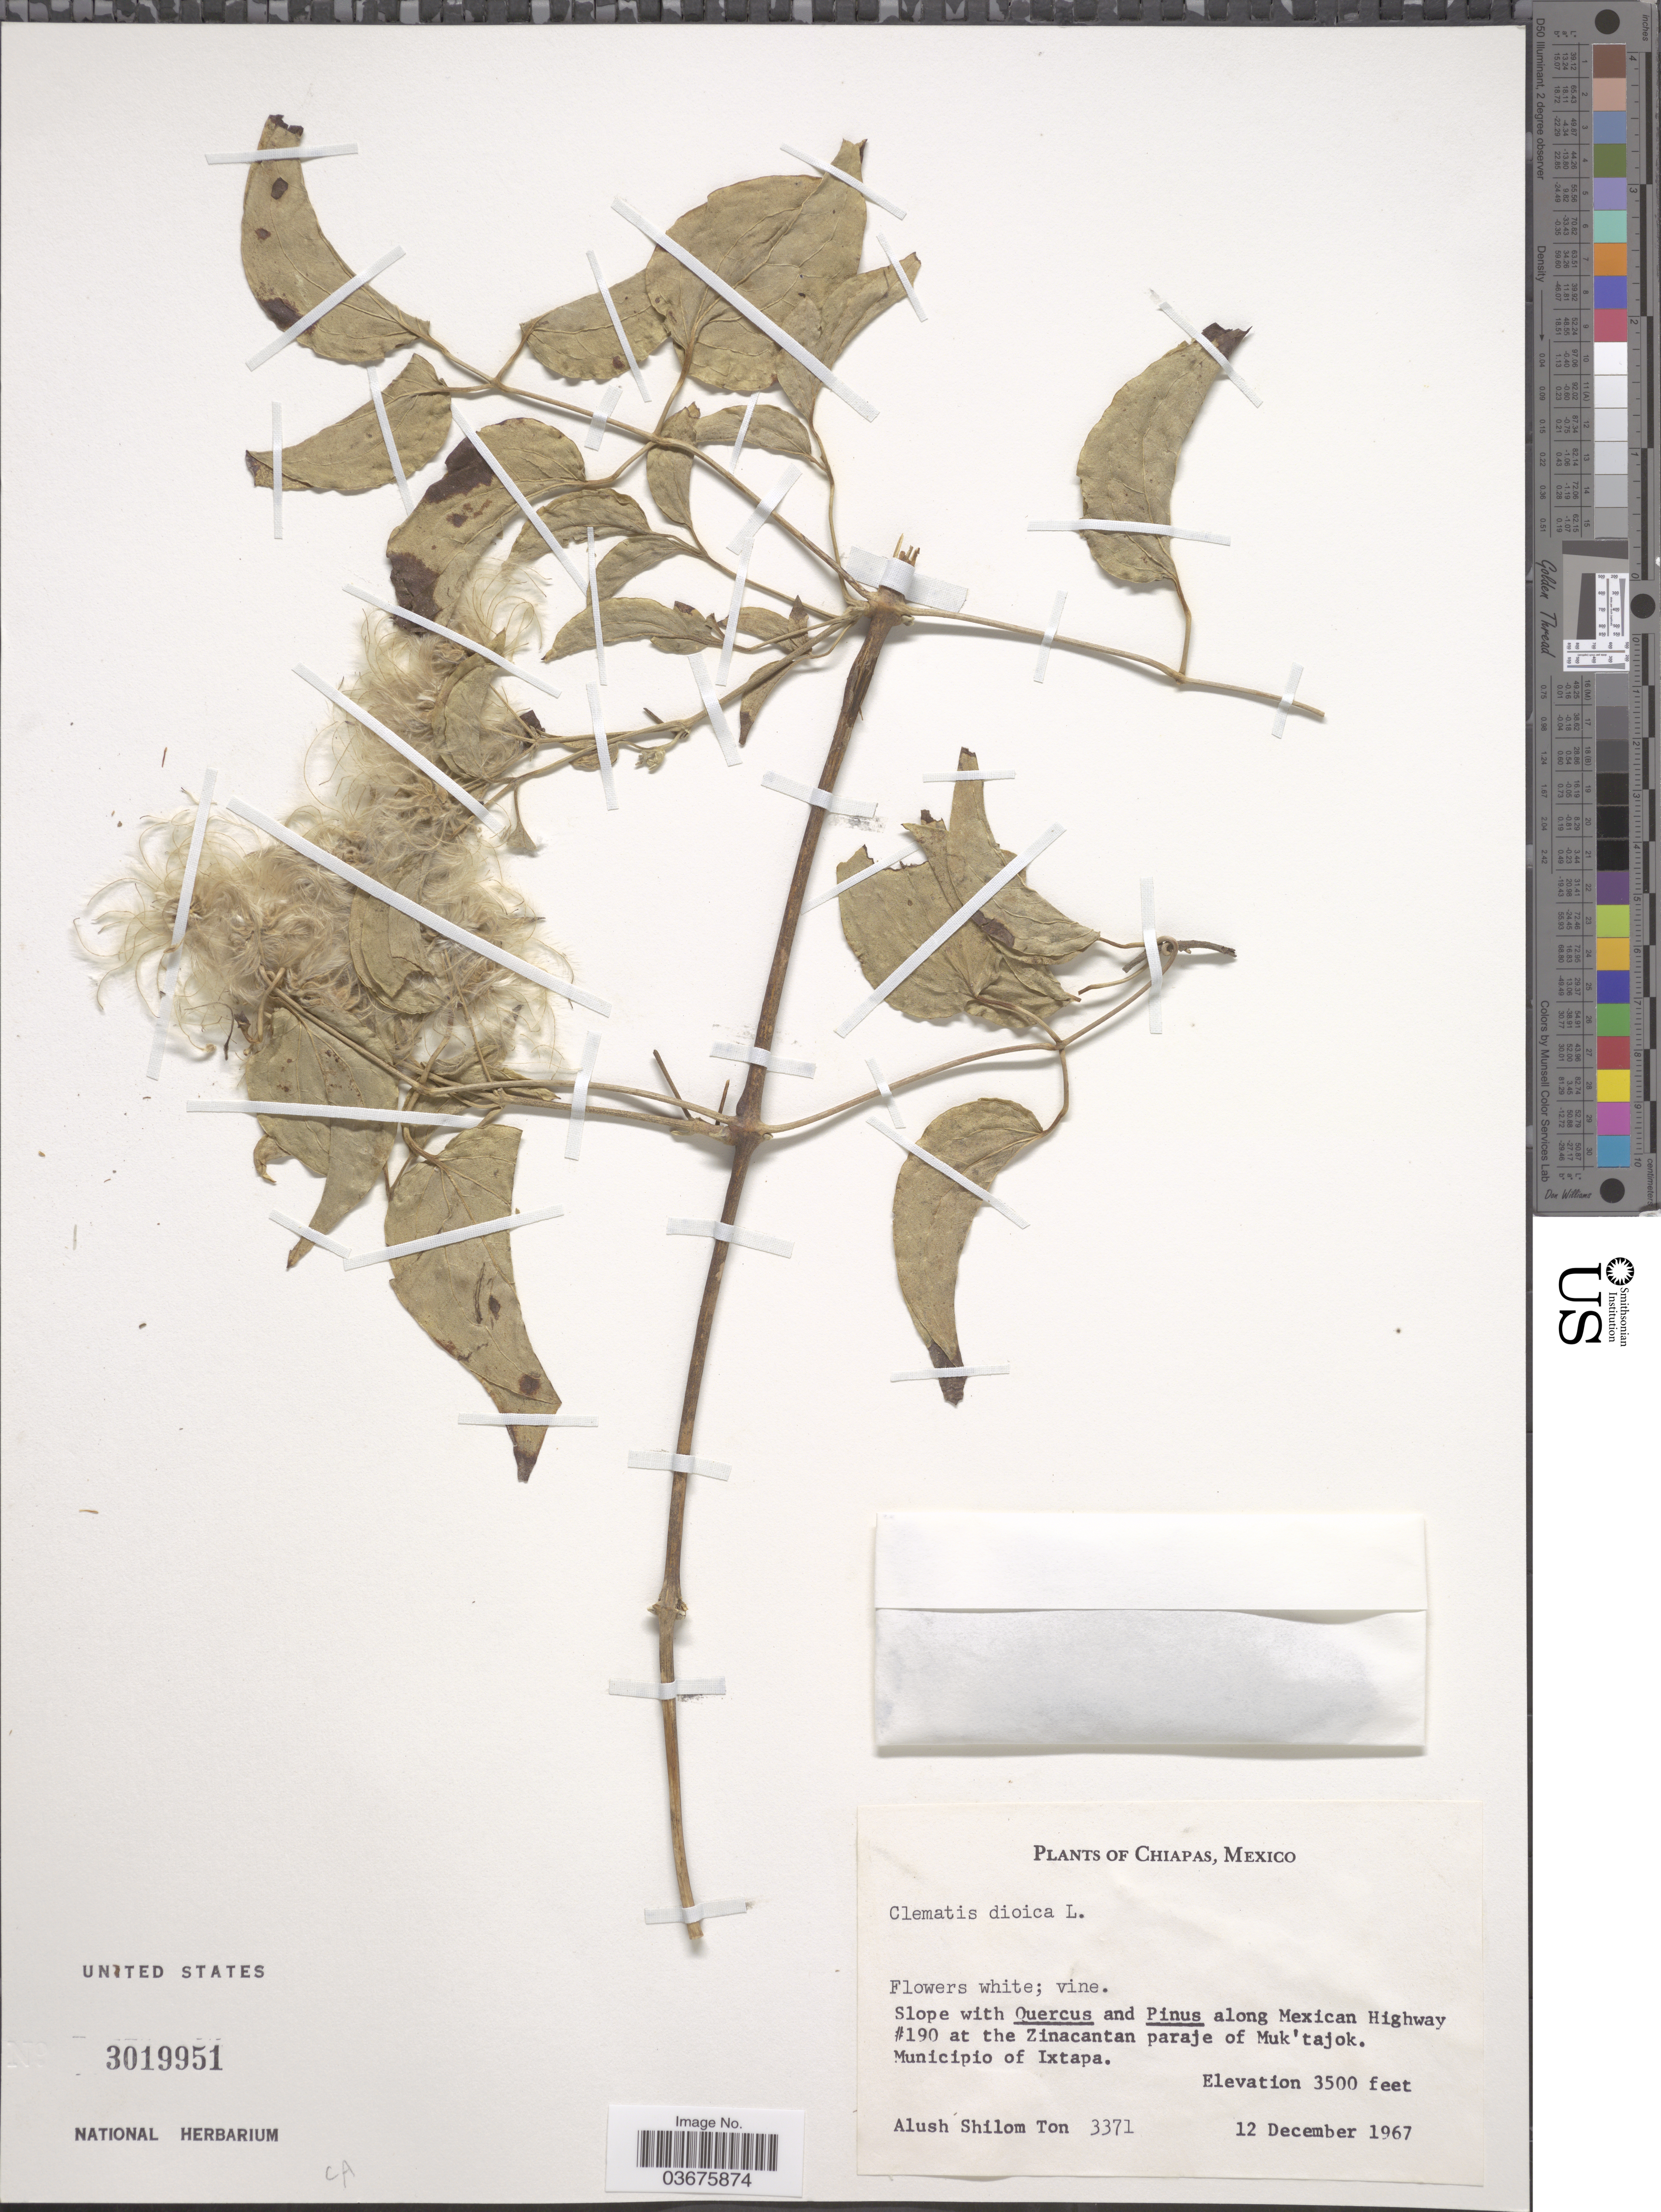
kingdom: Plantae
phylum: Tracheophyta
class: Magnoliopsida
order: Ranunculales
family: Ranunculaceae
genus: Clematis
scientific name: Clematis dioica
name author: L.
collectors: A. M. Ton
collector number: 3371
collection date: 1967-12-12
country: Mexico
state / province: Chiapas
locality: Along Mexican Highway #190 at the Zinacantan paraje of Muk'tajok. Municipio of Ixtapa.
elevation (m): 1067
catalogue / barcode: US 3019951